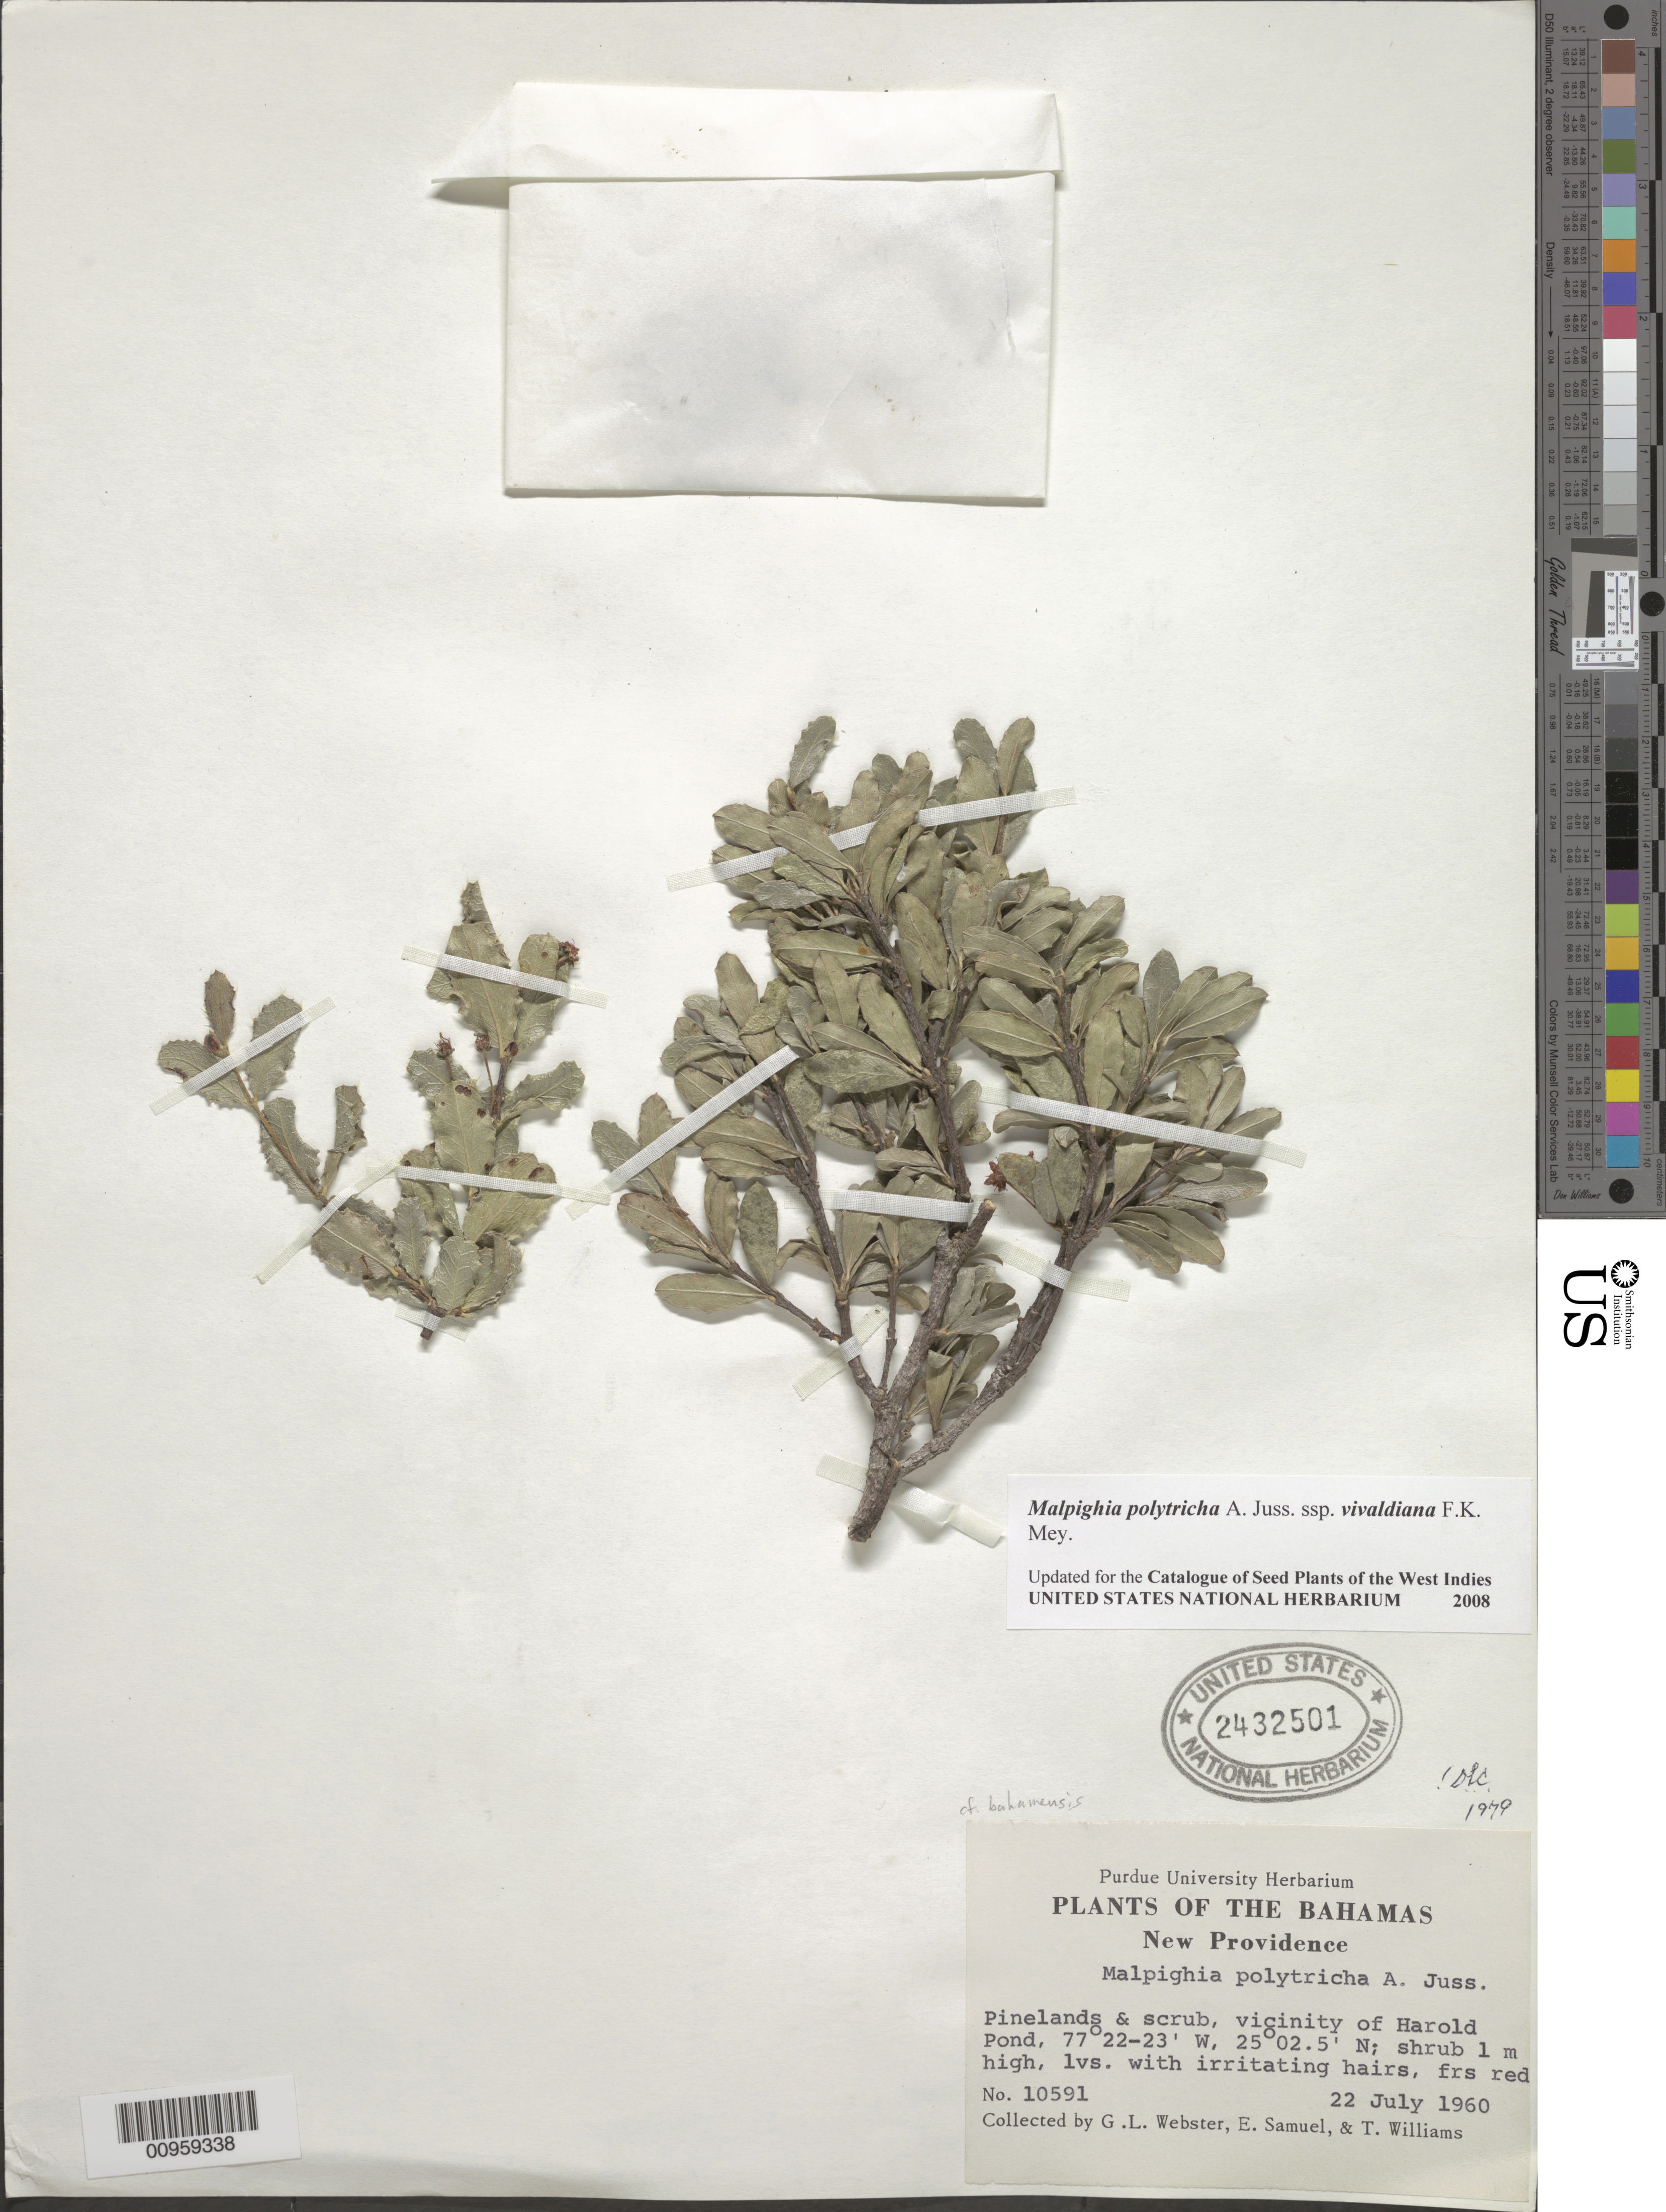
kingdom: Plantae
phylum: Tracheophyta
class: Magnoliopsida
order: Malpighiales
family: Malpighiaceae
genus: Malpighia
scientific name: Malpighia polytricha subsp. vivaldiana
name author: F.K. Mey.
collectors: G. L. Webster, E. Samuel & T. Williams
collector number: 10591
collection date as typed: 22 Jul 1960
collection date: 1960-07-22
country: Bahamas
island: New Providence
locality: Vicinity of Harold Pond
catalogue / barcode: US 2432501